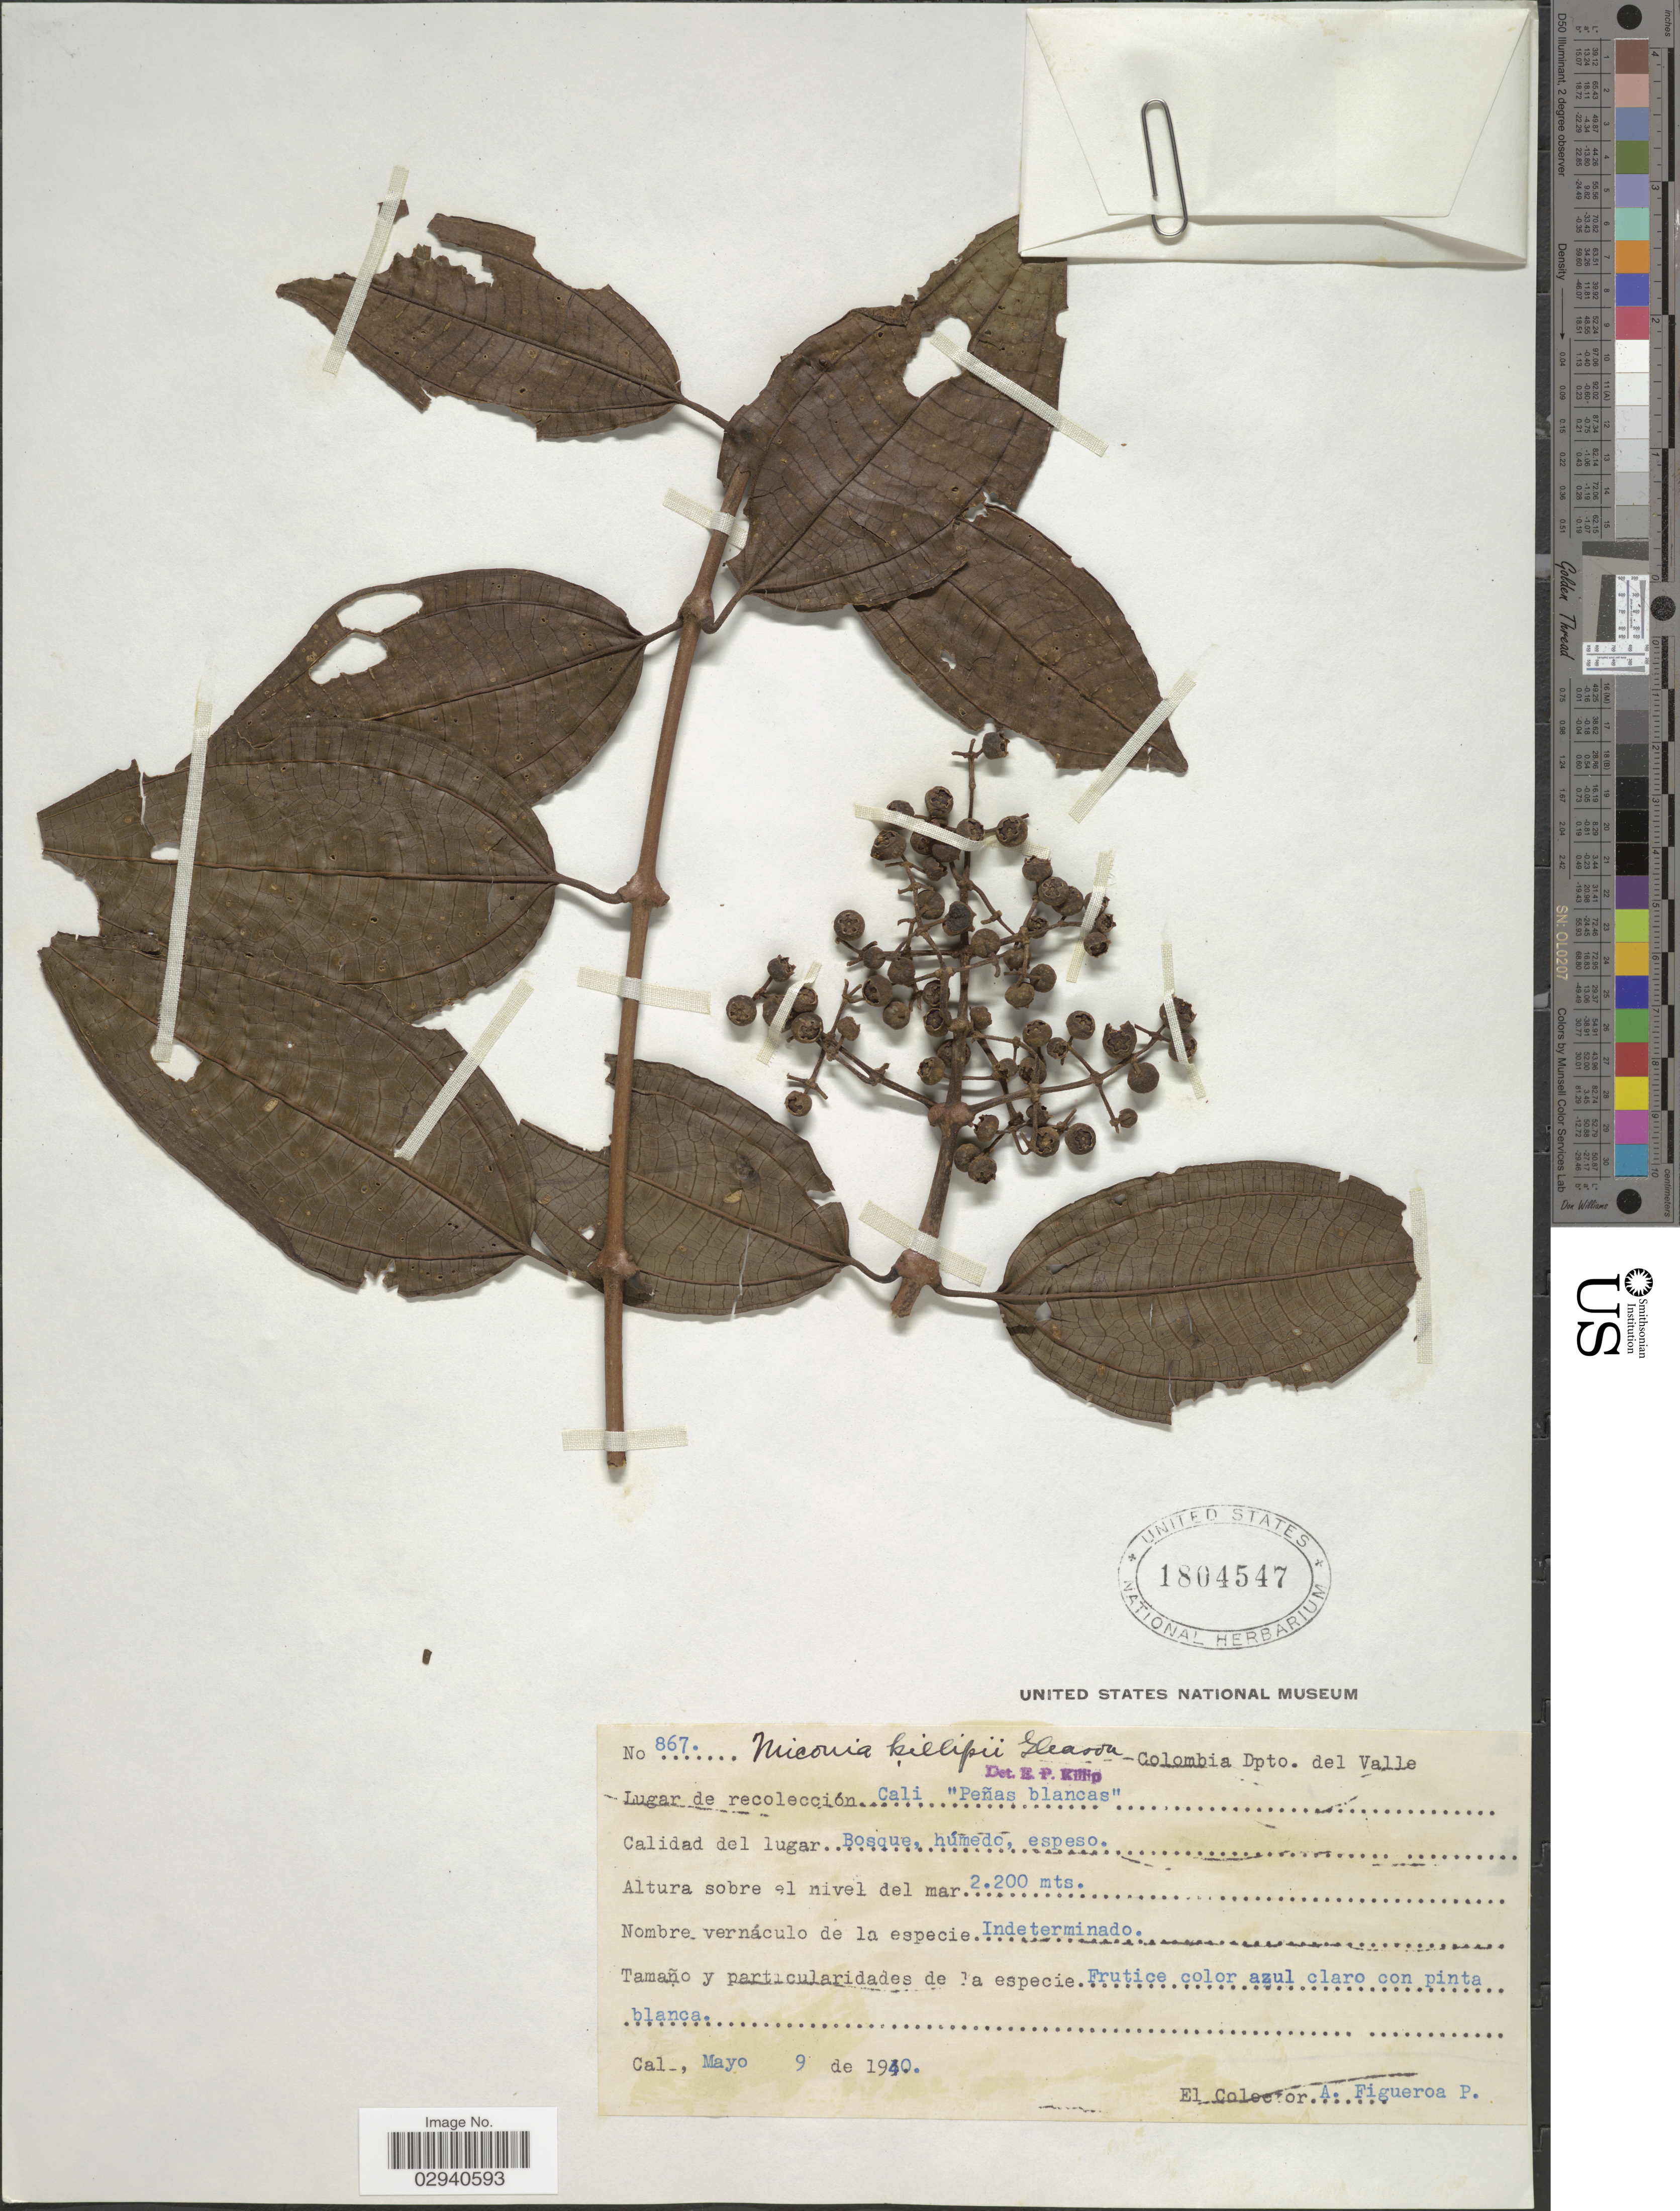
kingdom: Plantae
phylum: Tracheophyta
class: Magnoliopsida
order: Myrtales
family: Melastomataceae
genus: Miconia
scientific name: Miconia loreyoides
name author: Triana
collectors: A. Figueroa-Potes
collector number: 867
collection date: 1940-05-09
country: Colombia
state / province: Valle del Cauca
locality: Dpto. del Valle. Cali "Peñas blancas".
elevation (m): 2200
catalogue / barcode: US 1804547